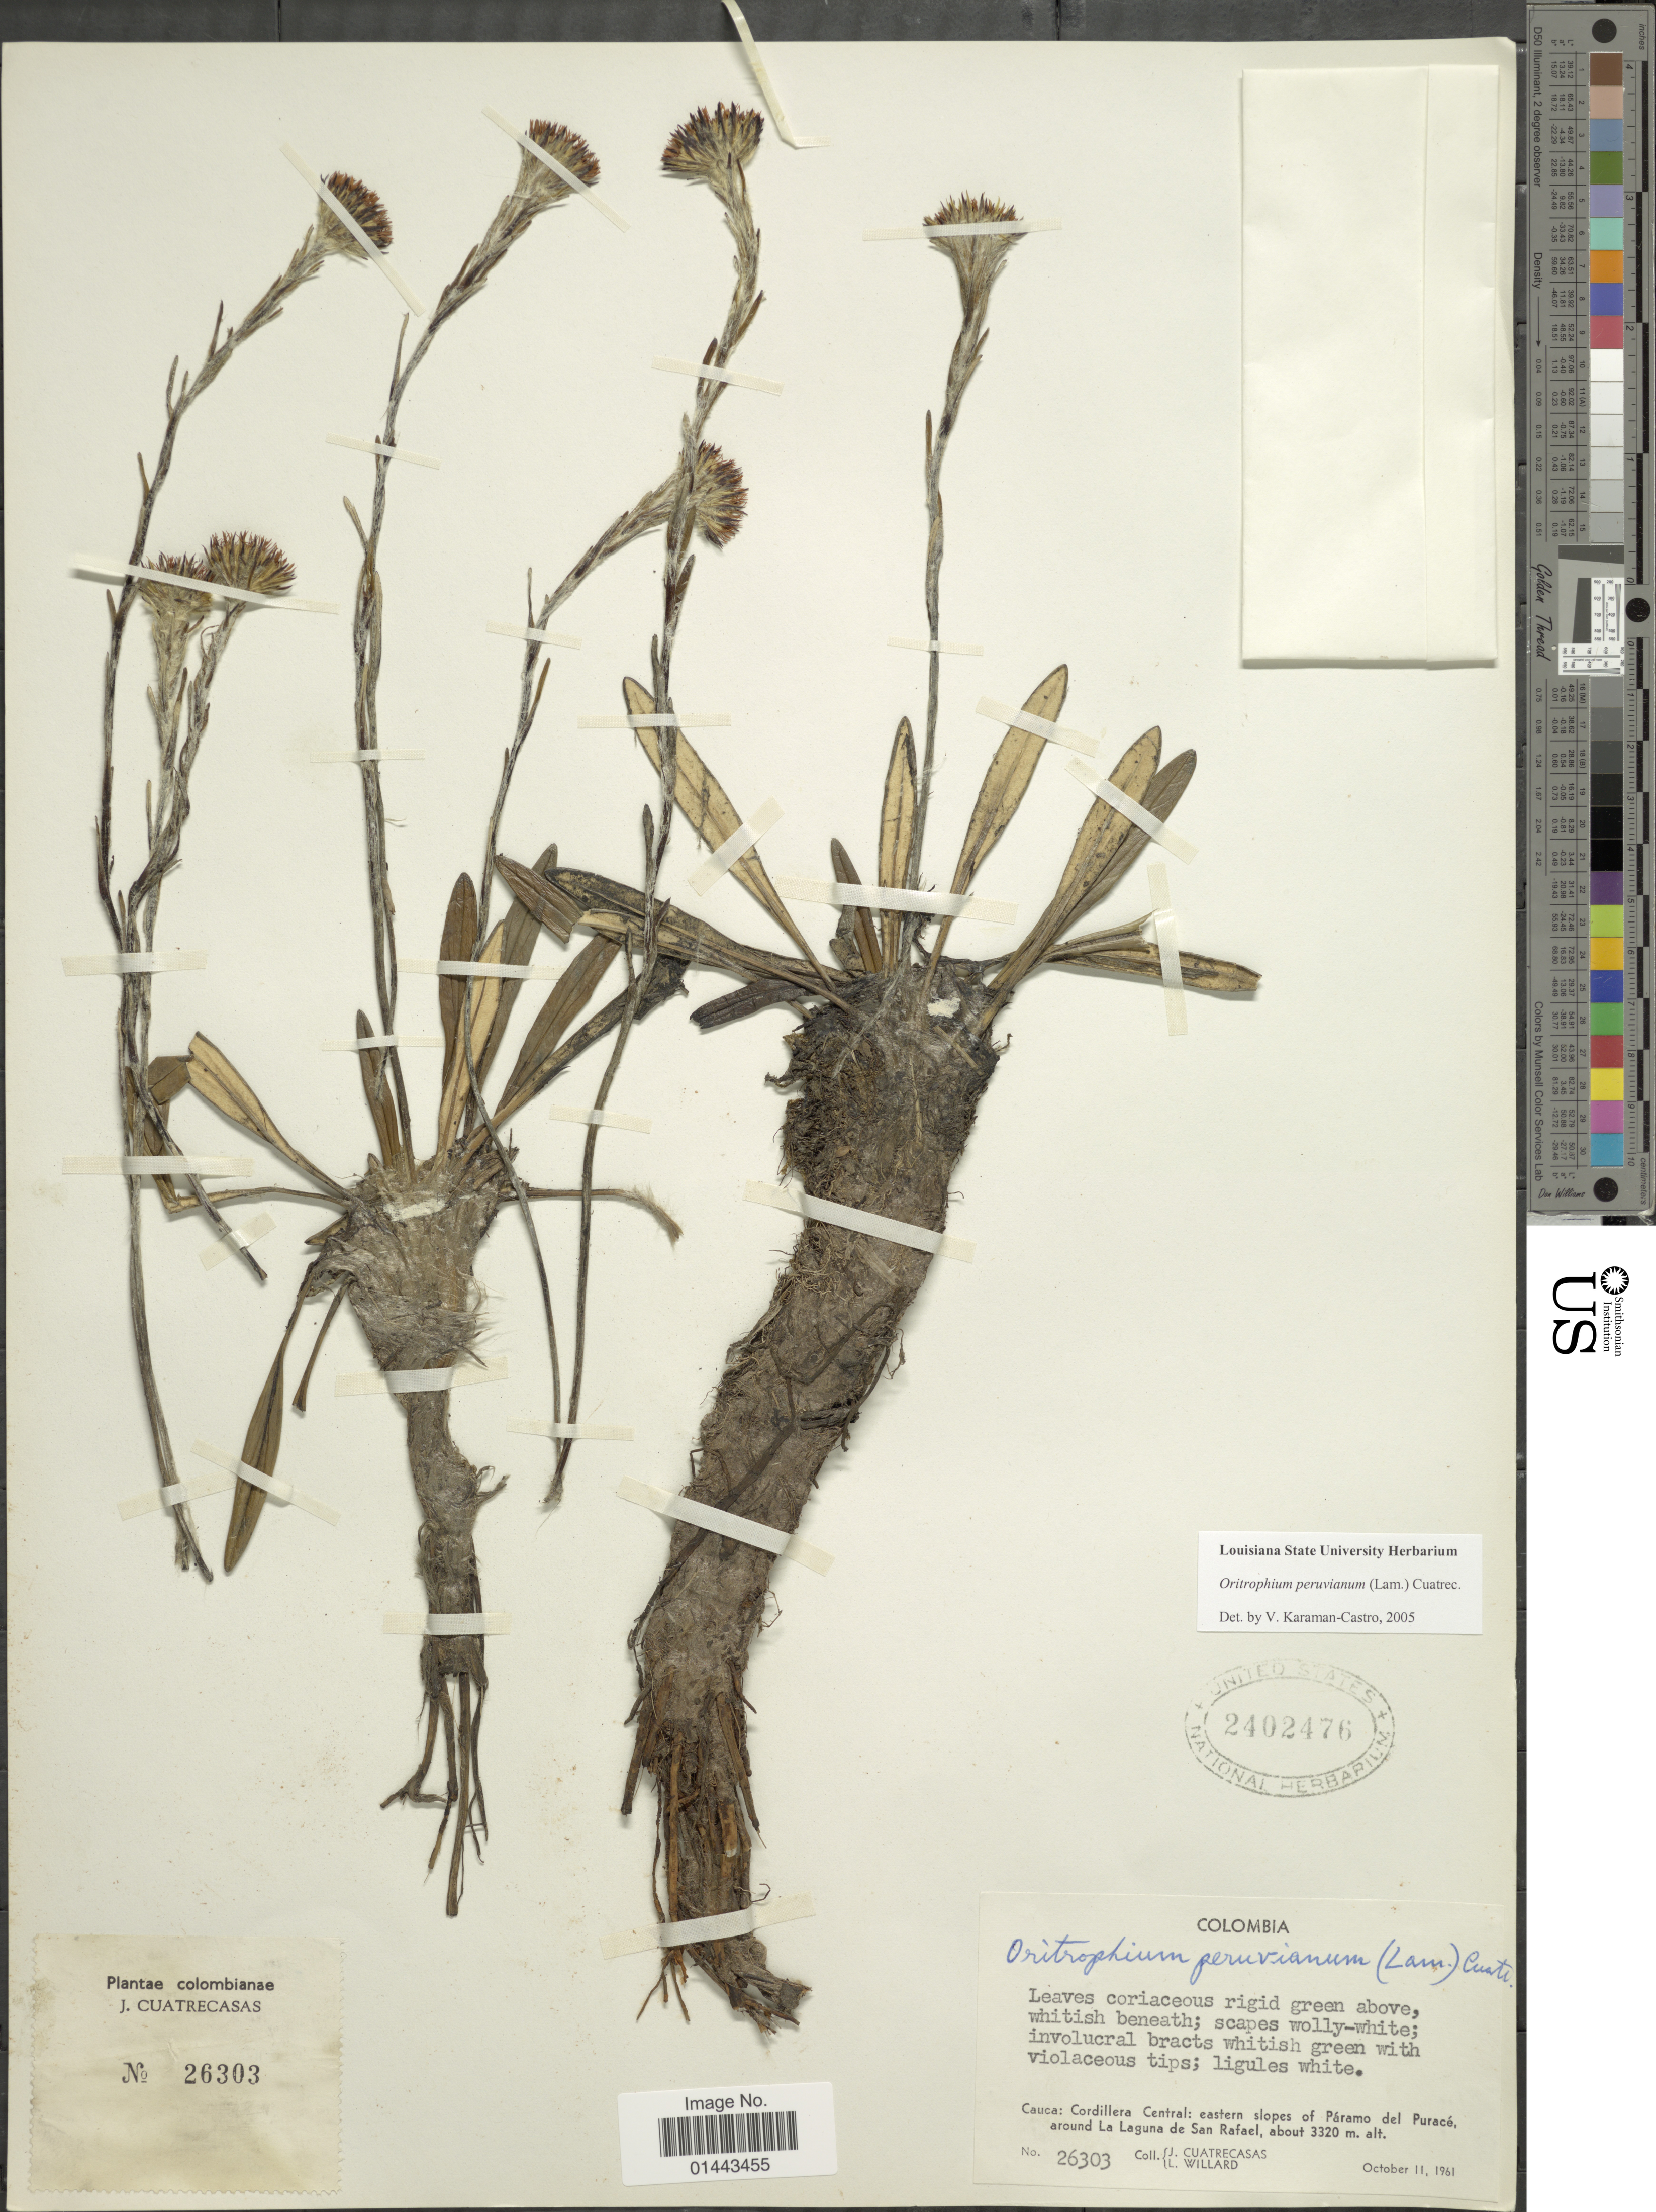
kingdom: Plantae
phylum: Tracheophyta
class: Magnoliopsida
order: Asterales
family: Asteraceae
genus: Oritrophium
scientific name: Oritrophium peruvianum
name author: (Lam.) Cuatrec.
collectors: J. Cuatrecasas & L. Willard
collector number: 26303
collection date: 1961-10-11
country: Colombia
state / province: Cauca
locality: Cordillera Central: eastern slopes of Paramo del Puraco around La Lagunda de San Rafael.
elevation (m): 3320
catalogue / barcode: US 2402476